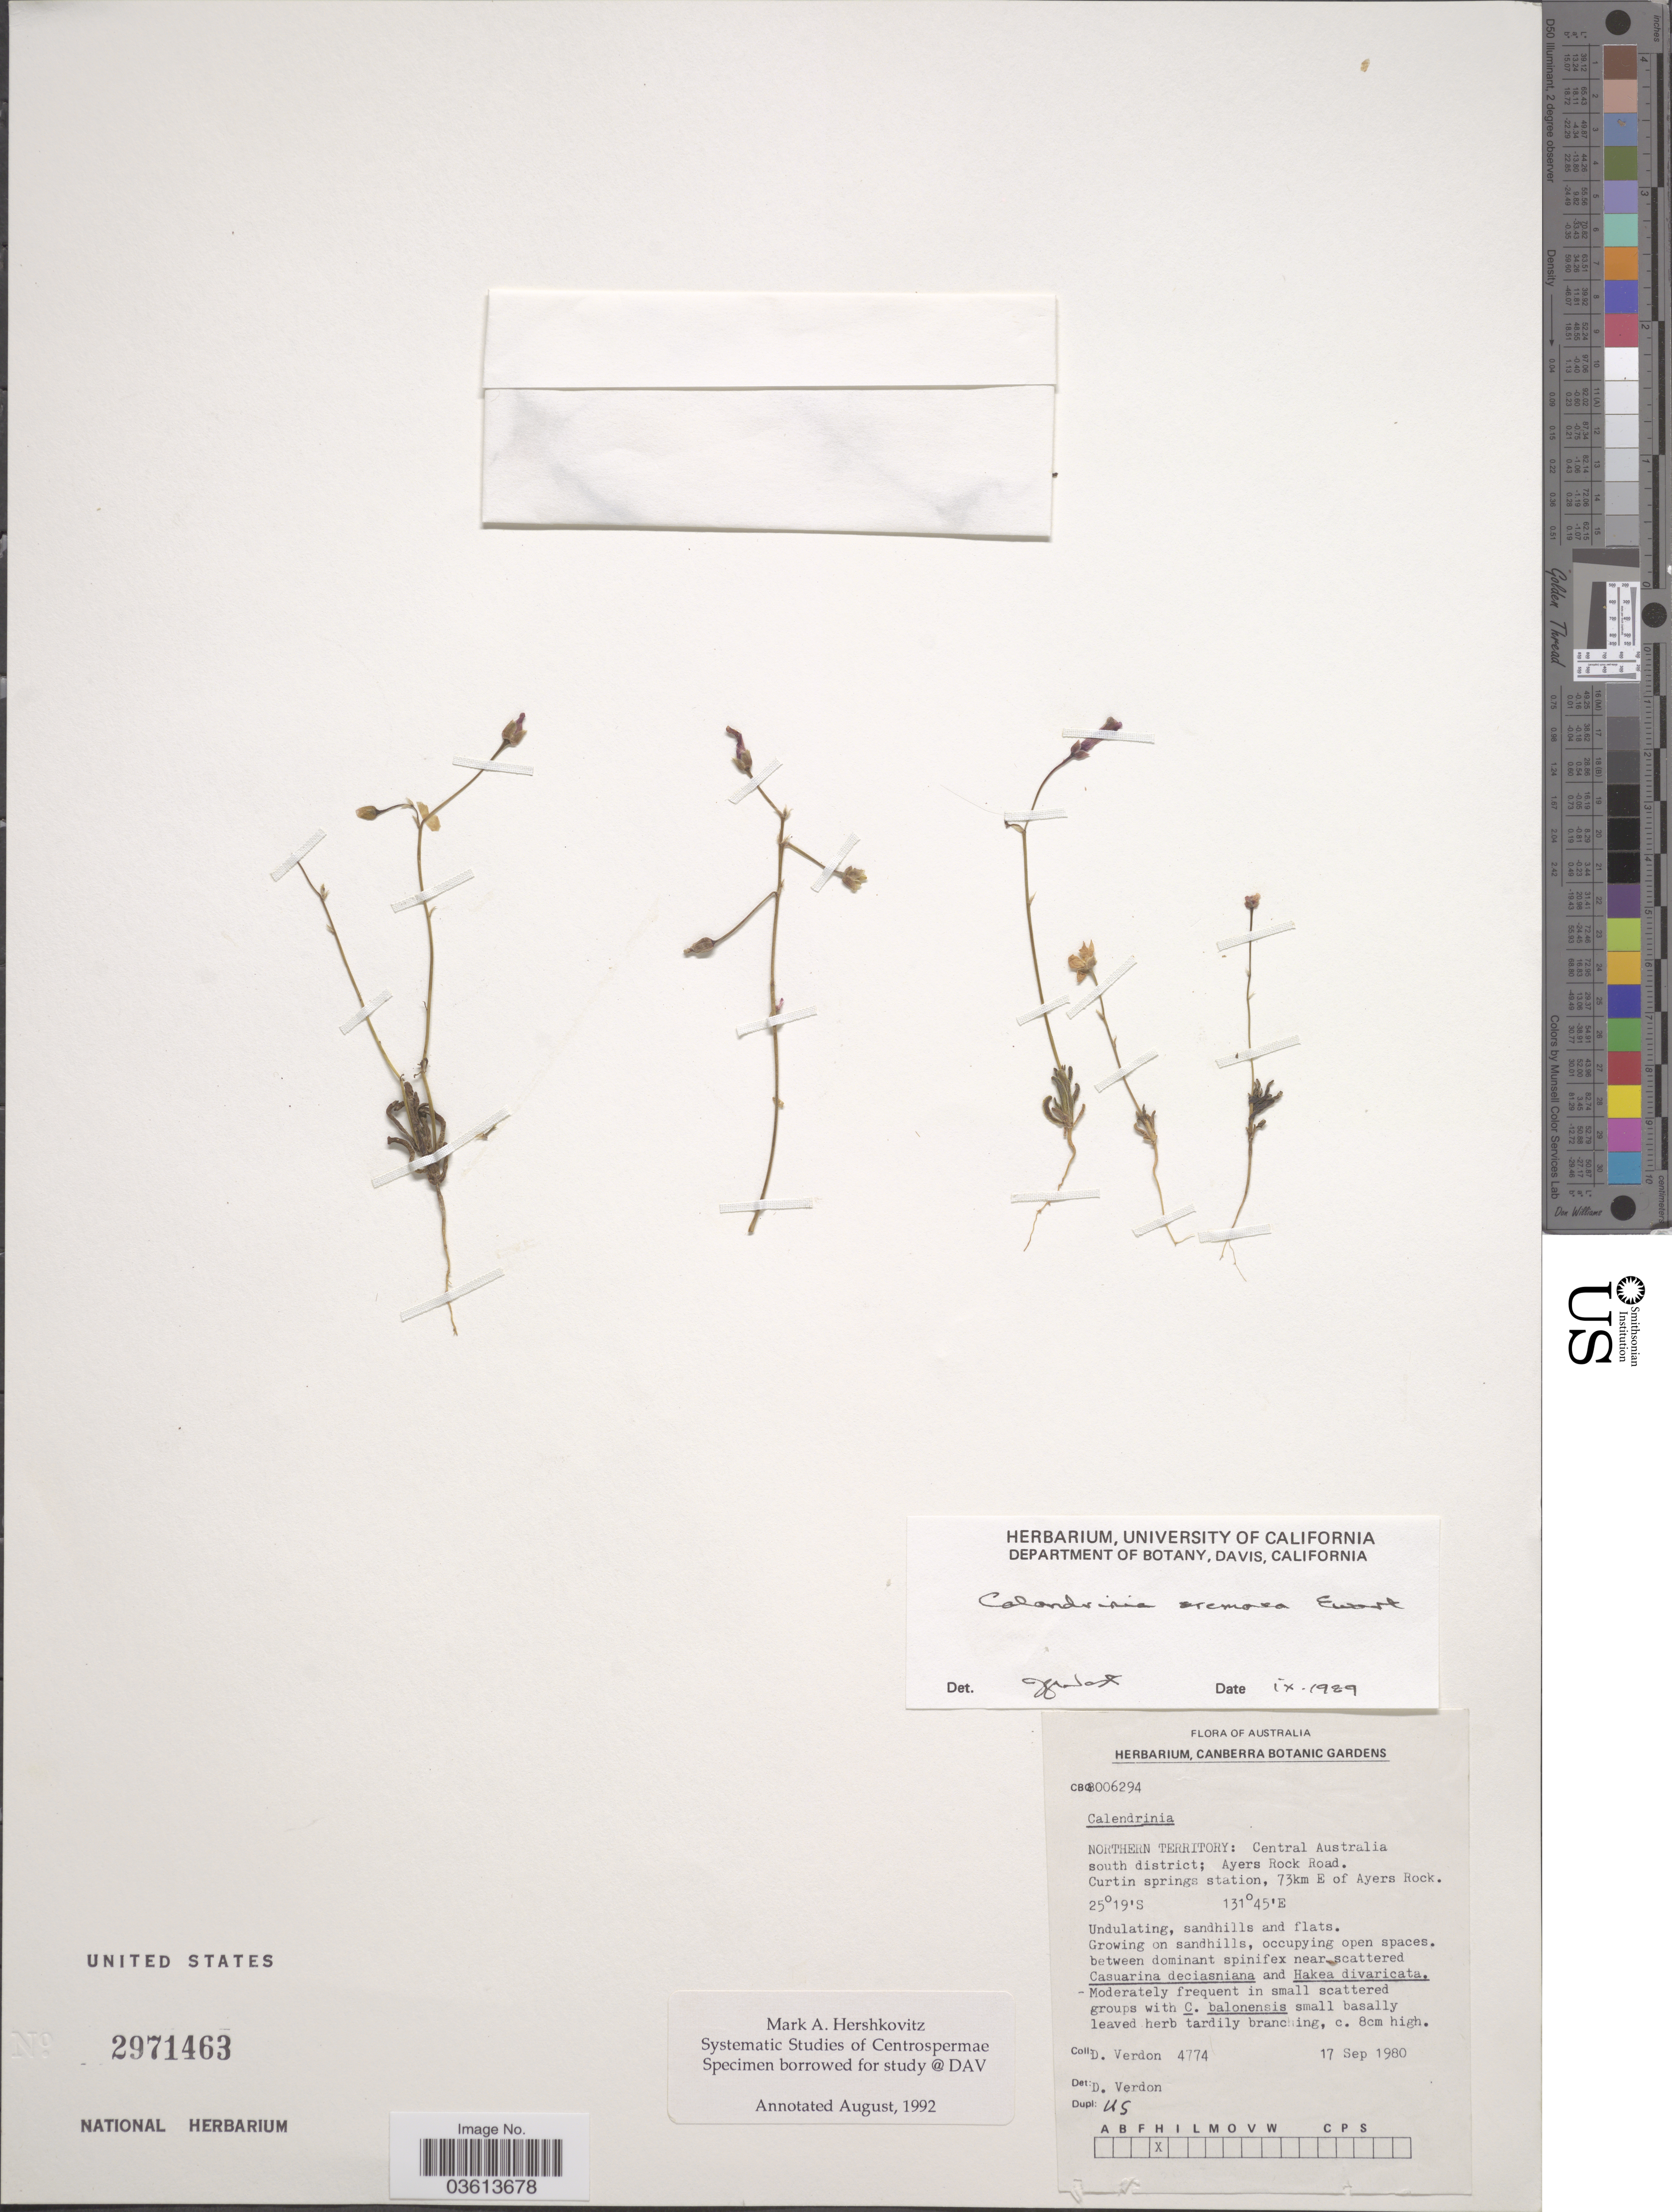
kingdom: Plantae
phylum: Tracheophyta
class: Magnoliopsida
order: Caryophyllales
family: Montiaceae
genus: Parakeelya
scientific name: Parakeelya polyandra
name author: (Benth.) Hershk.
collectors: D. Verdon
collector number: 4774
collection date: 1980-09-17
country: Australia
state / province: Northern Territory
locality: Central Australia south district; Ayers Rock Road. Curtin springs station, 73km E of Ayers Rock.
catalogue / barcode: US 2971463